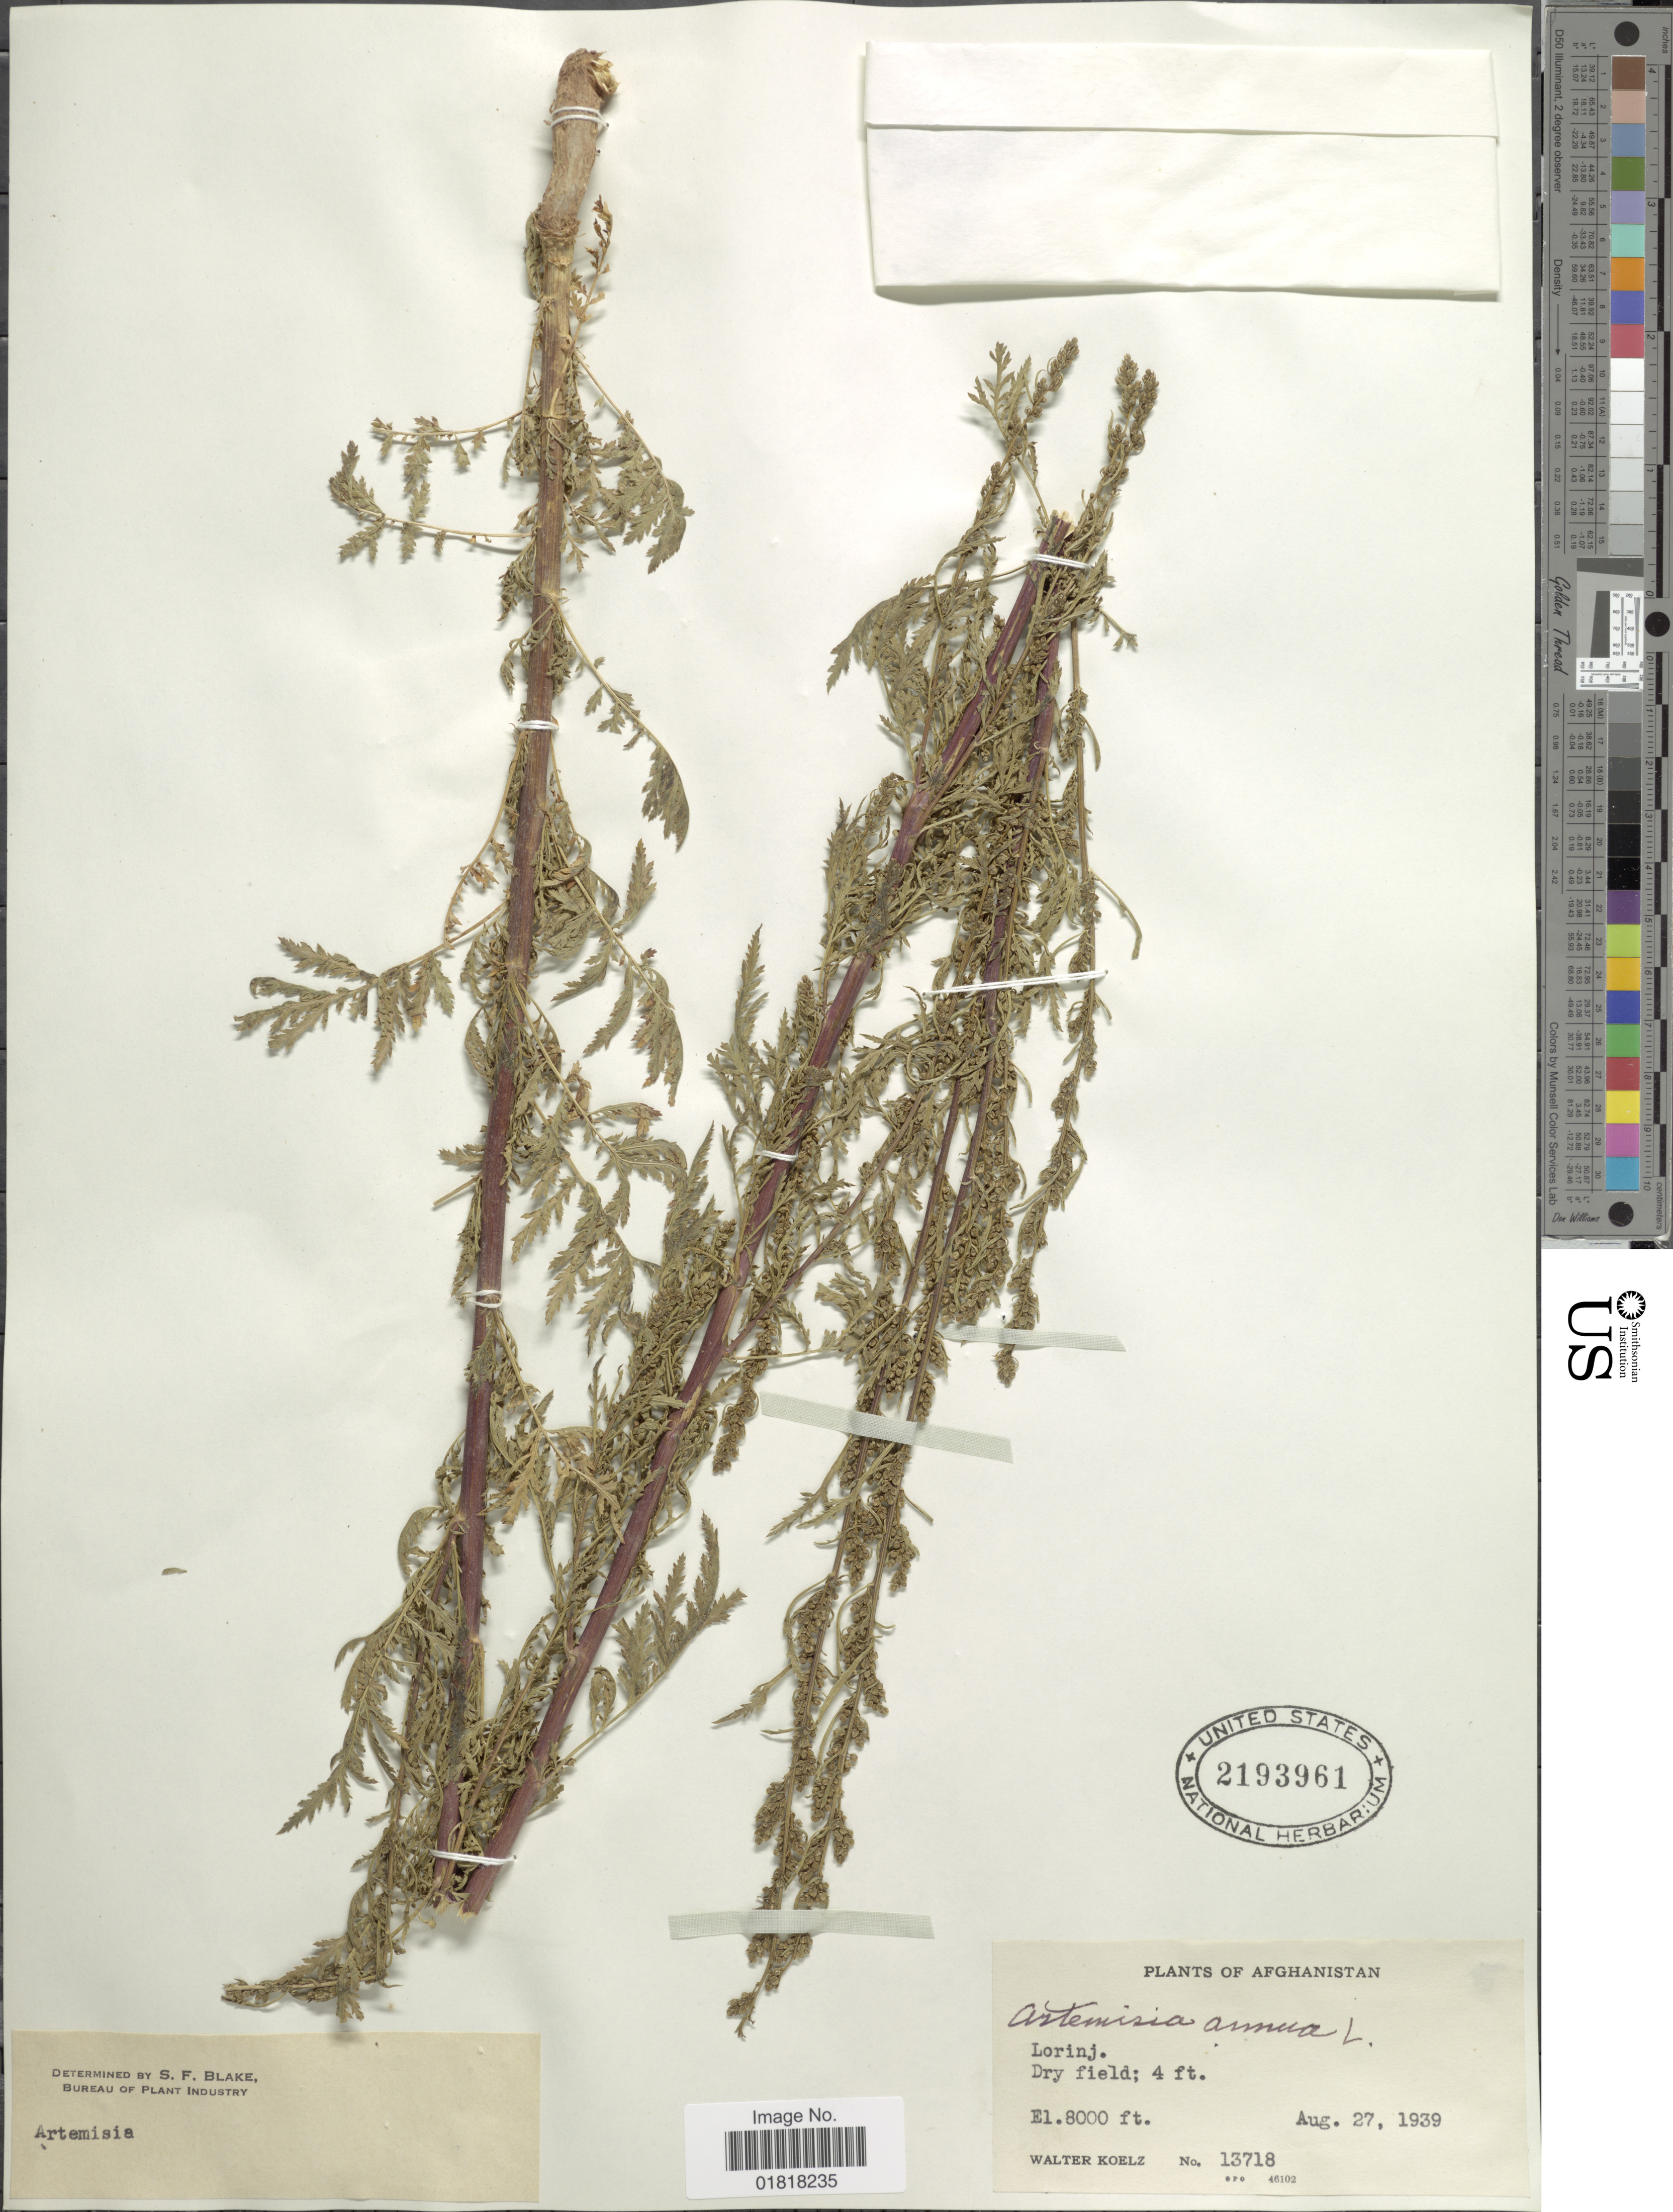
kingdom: Plantae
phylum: Tracheophyta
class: Magnoliopsida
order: Asterales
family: Asteraceae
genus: Artemisia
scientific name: Artemisia annua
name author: L.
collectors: W. N. Koelz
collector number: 13718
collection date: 1939-08-27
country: Afghanistan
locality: Lorinj, dry field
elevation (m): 2438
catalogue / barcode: US 2193961